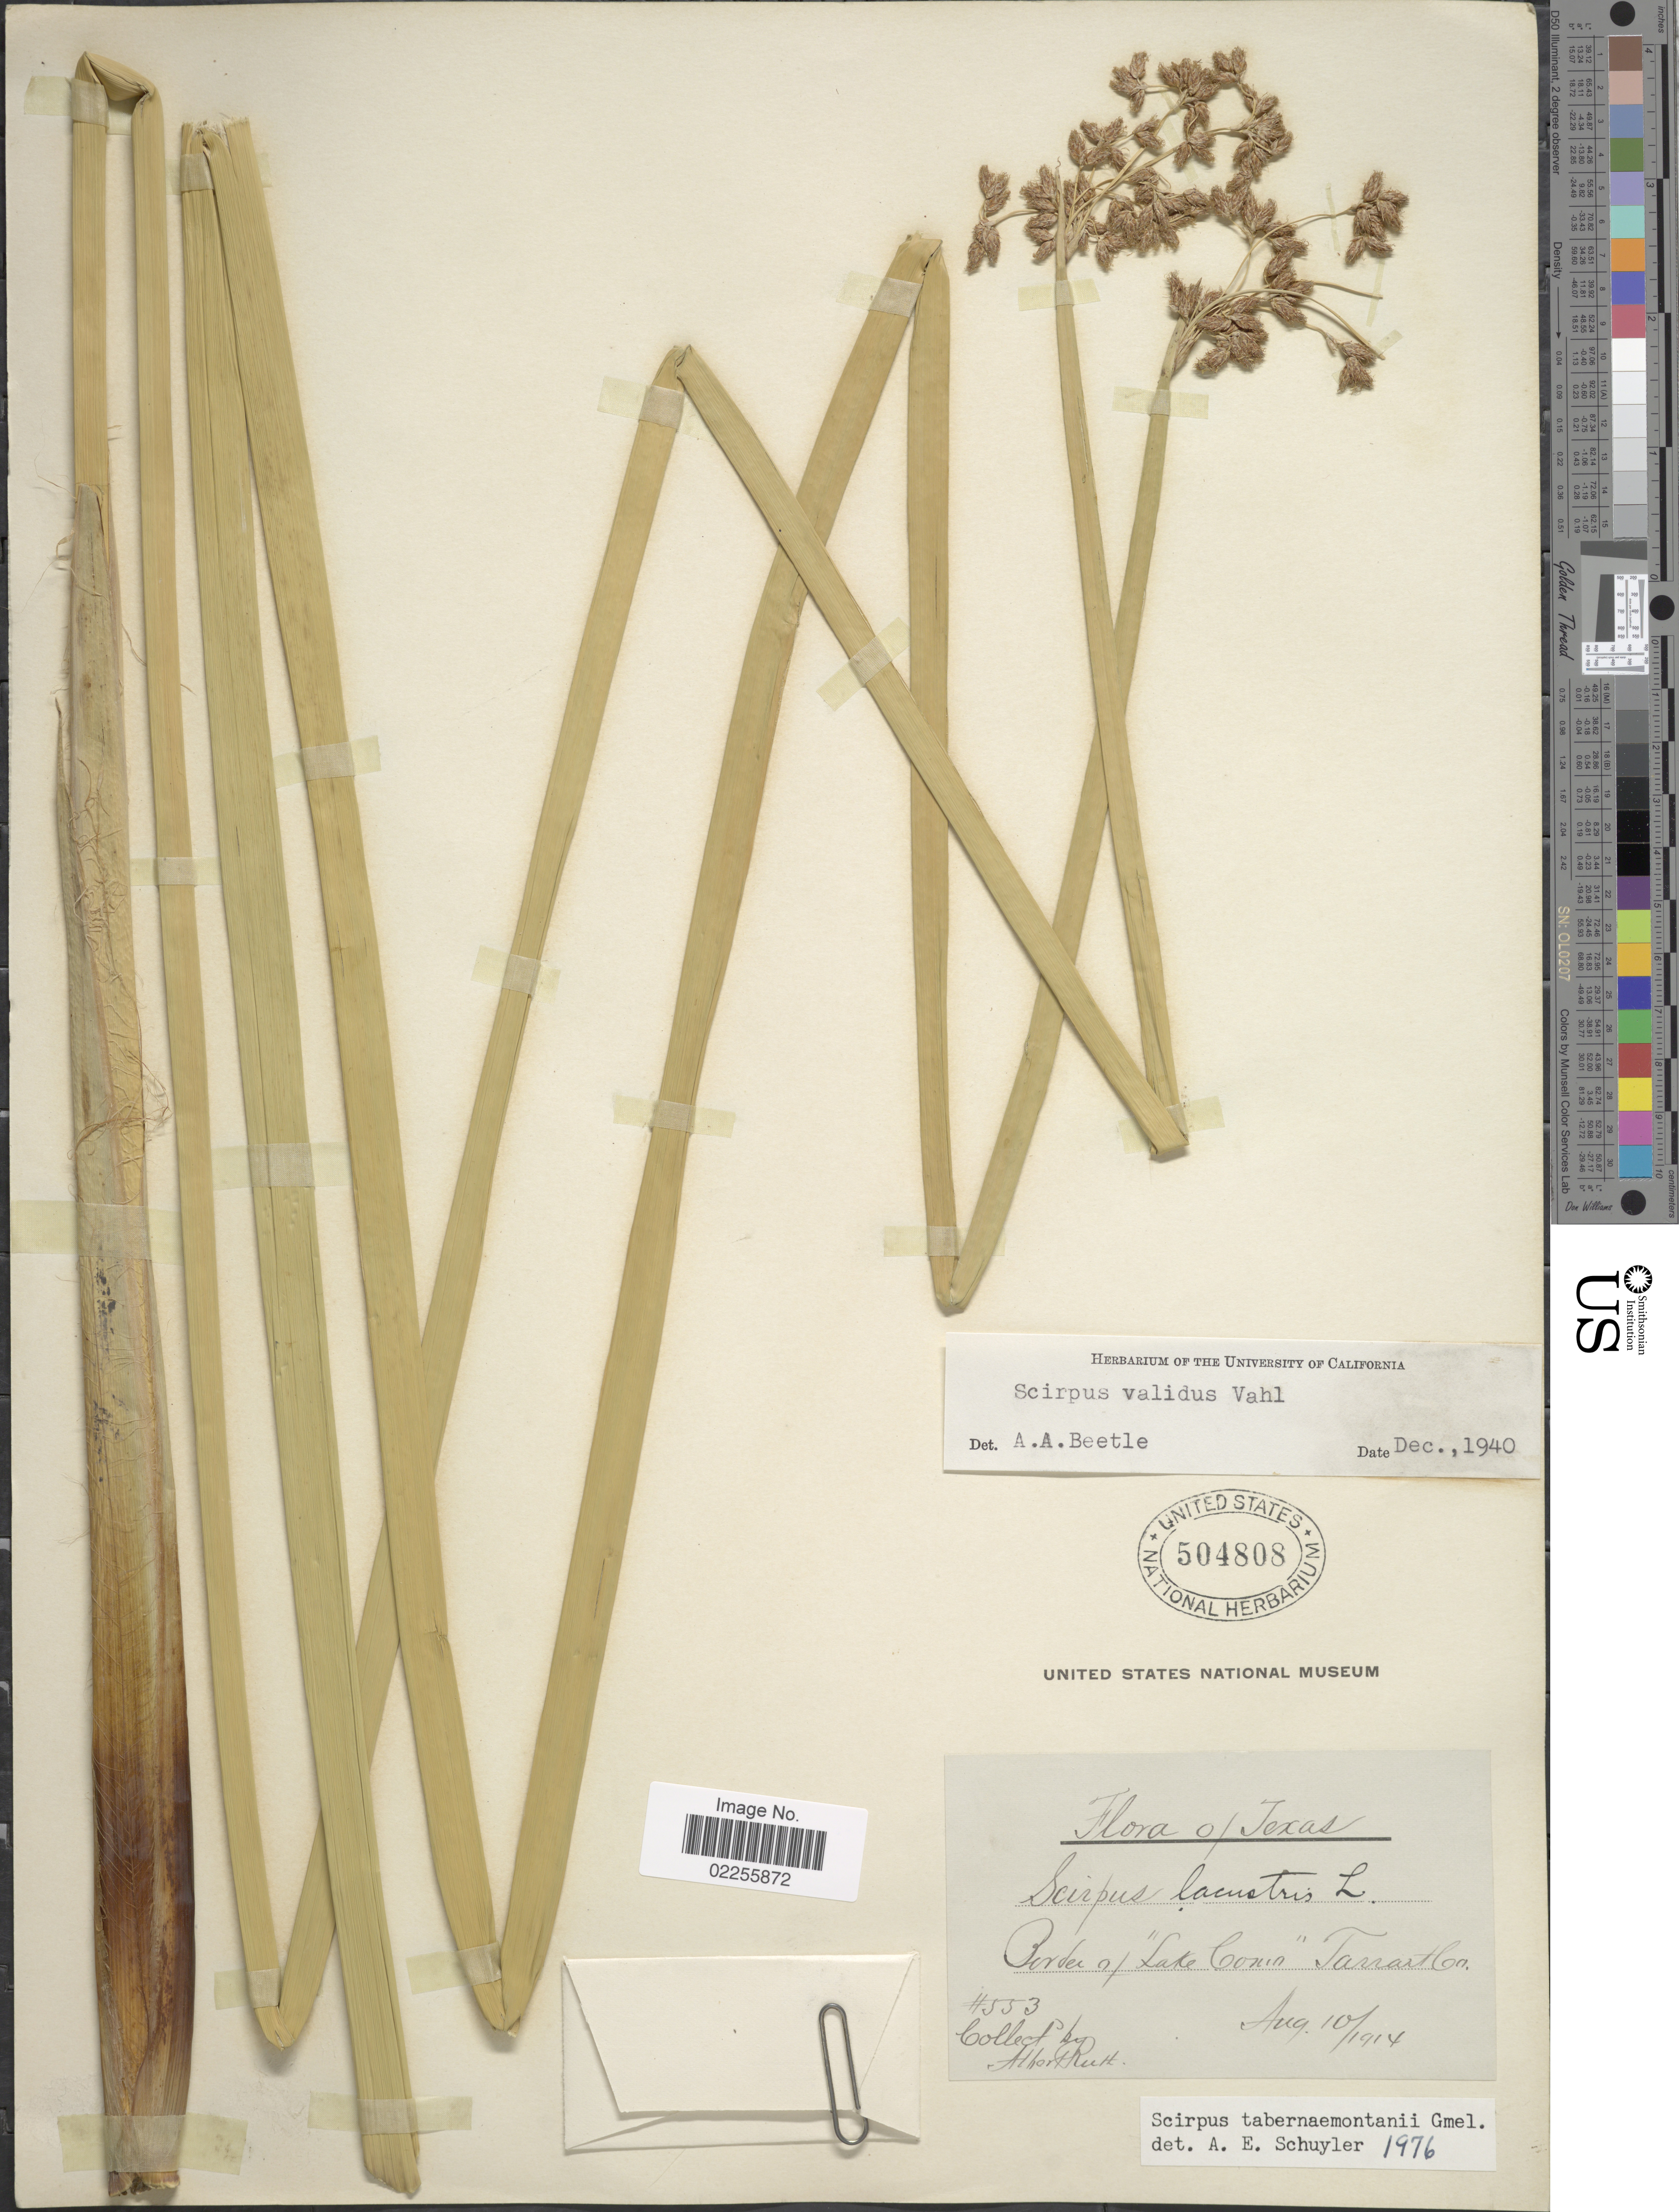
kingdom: Plantae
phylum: Tracheophyta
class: Liliopsida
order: Poales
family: Cyperaceae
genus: Schoenoplectus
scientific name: Schoenoplectus tabernaemontani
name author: (C.C. Gmel.) Palla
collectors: A. Ruth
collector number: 553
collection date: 1914-08-10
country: United States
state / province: Texas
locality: Border of "Lake Conin" Tarrant Co.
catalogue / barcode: US 504808